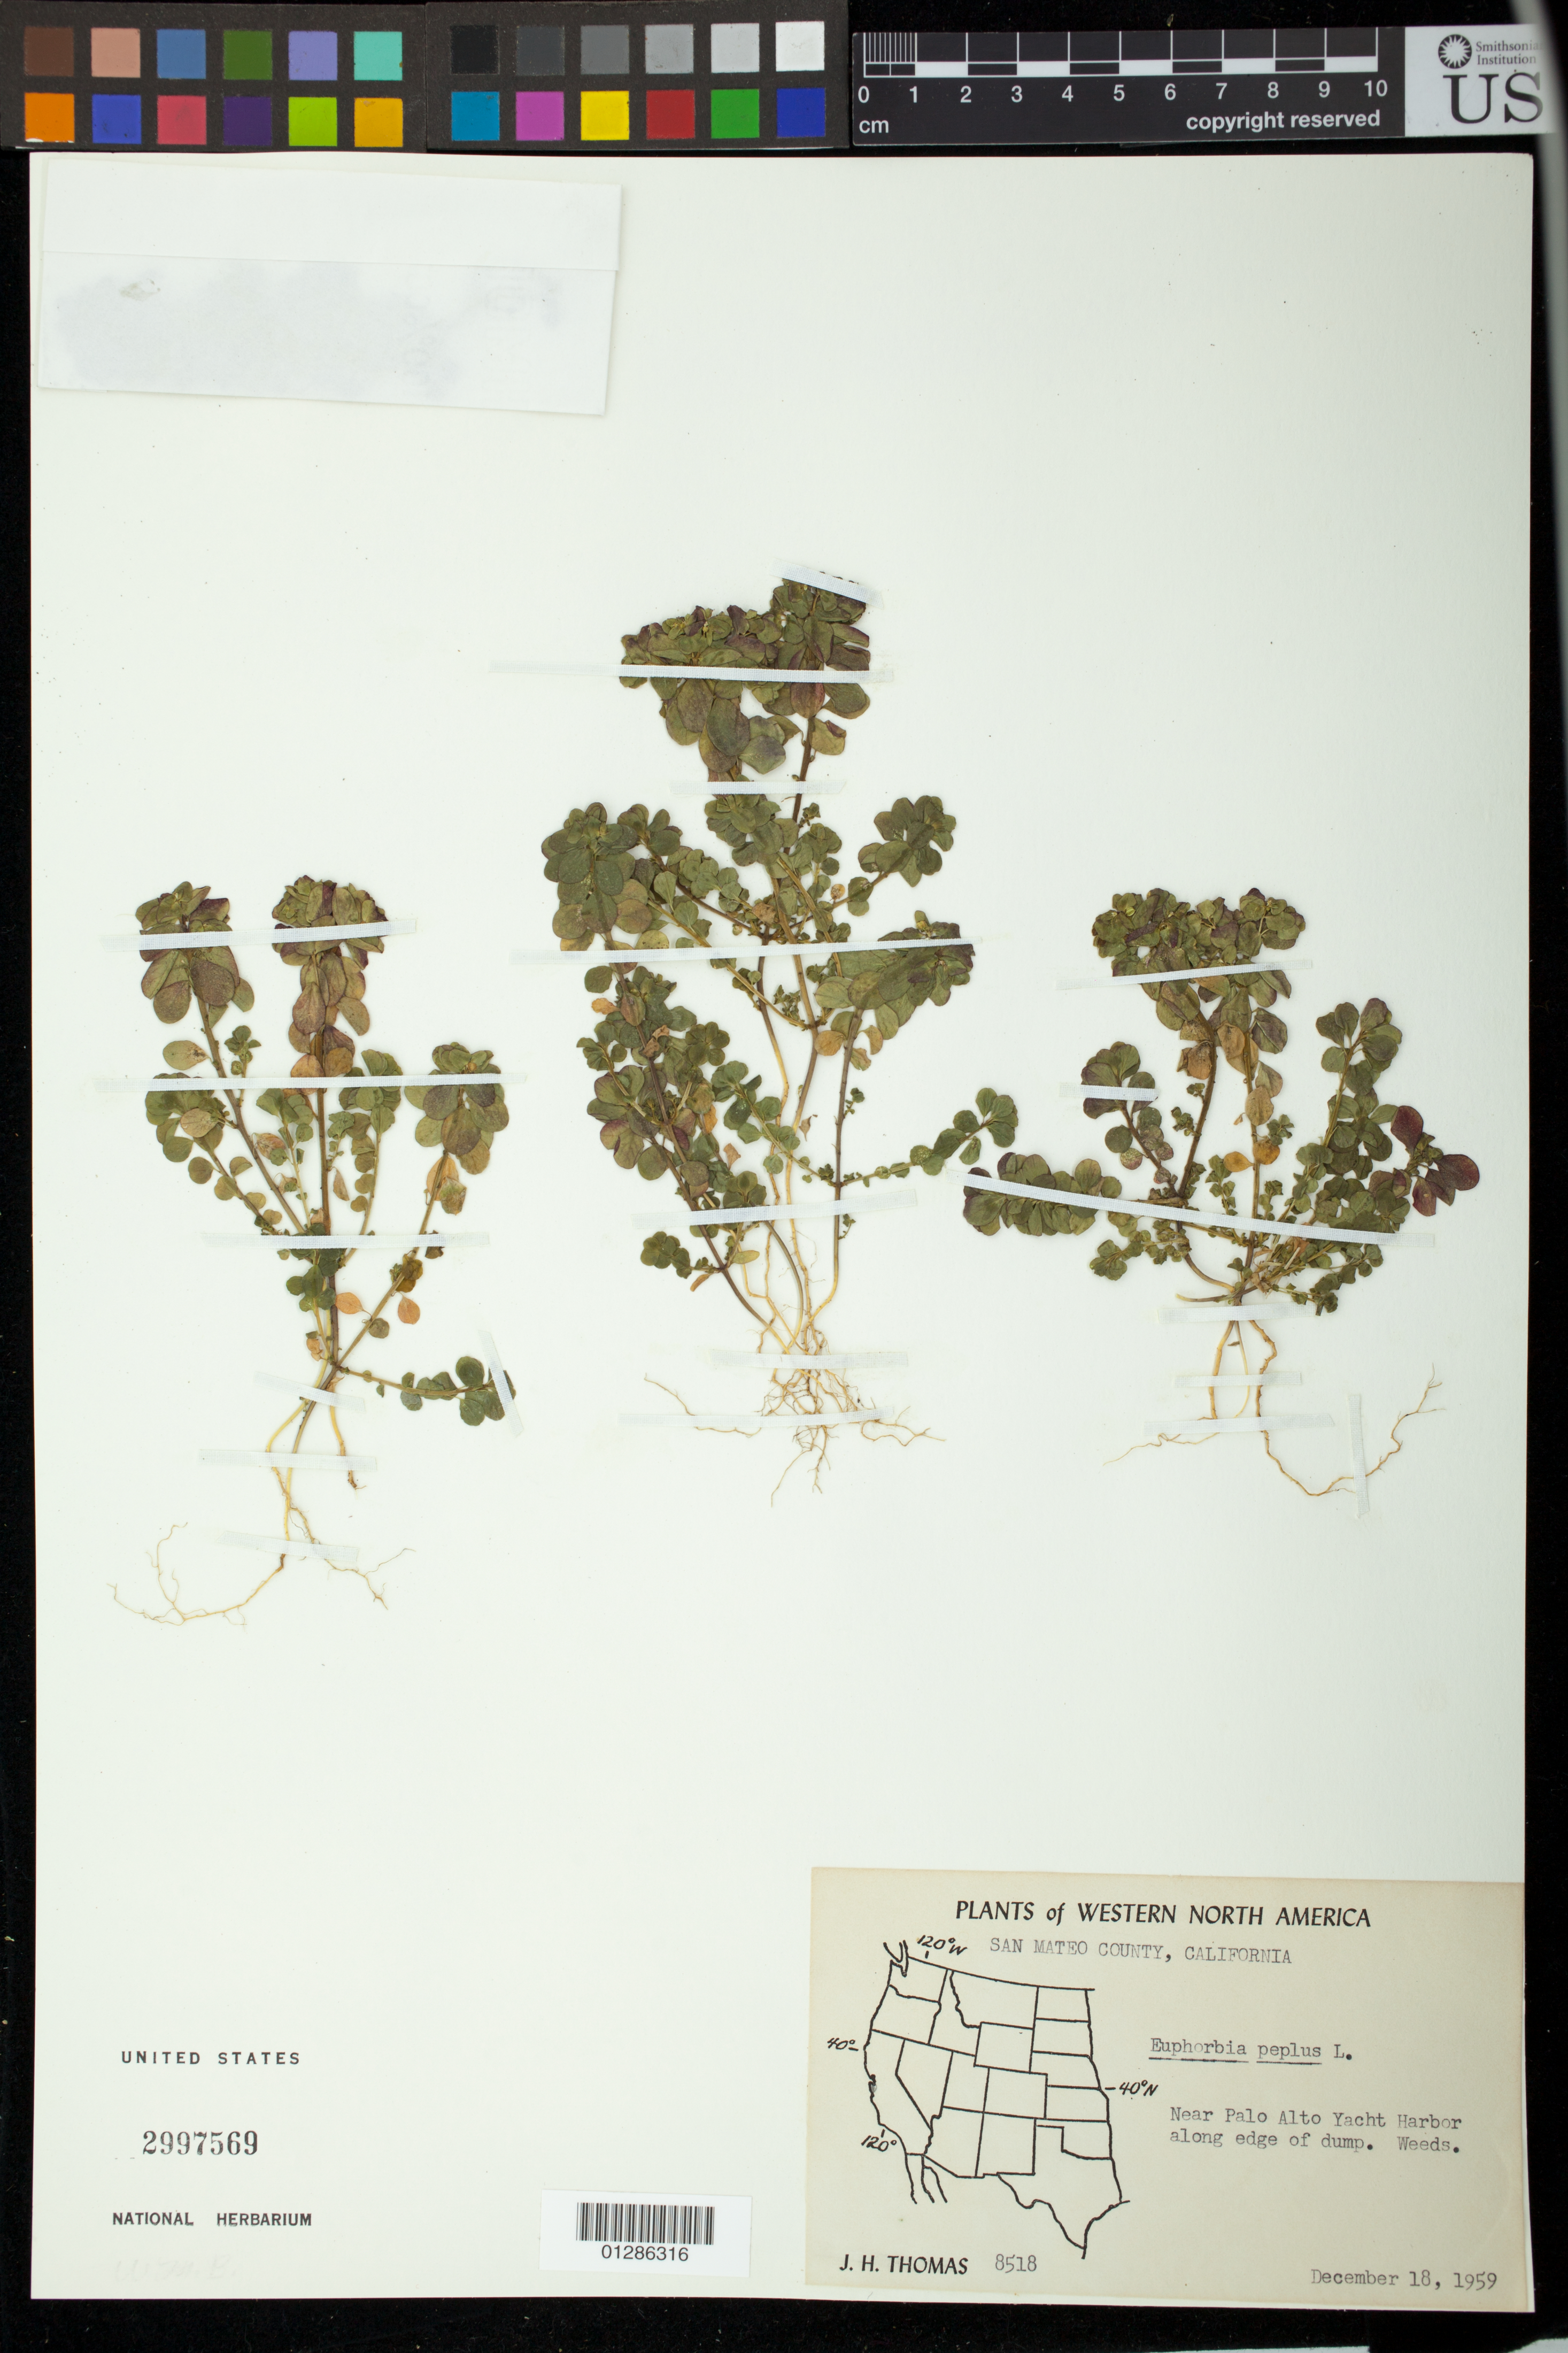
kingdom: Plantae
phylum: Tracheophyta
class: Magnoliopsida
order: Malpighiales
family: Euphorbiaceae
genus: Euphorbia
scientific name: Euphorbia peplus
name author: L.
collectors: J. H. Thomas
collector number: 8518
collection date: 1959-12-18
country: United States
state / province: California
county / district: San Mateo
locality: Near Palo Alto Yacht Harbor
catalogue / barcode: US 2997569